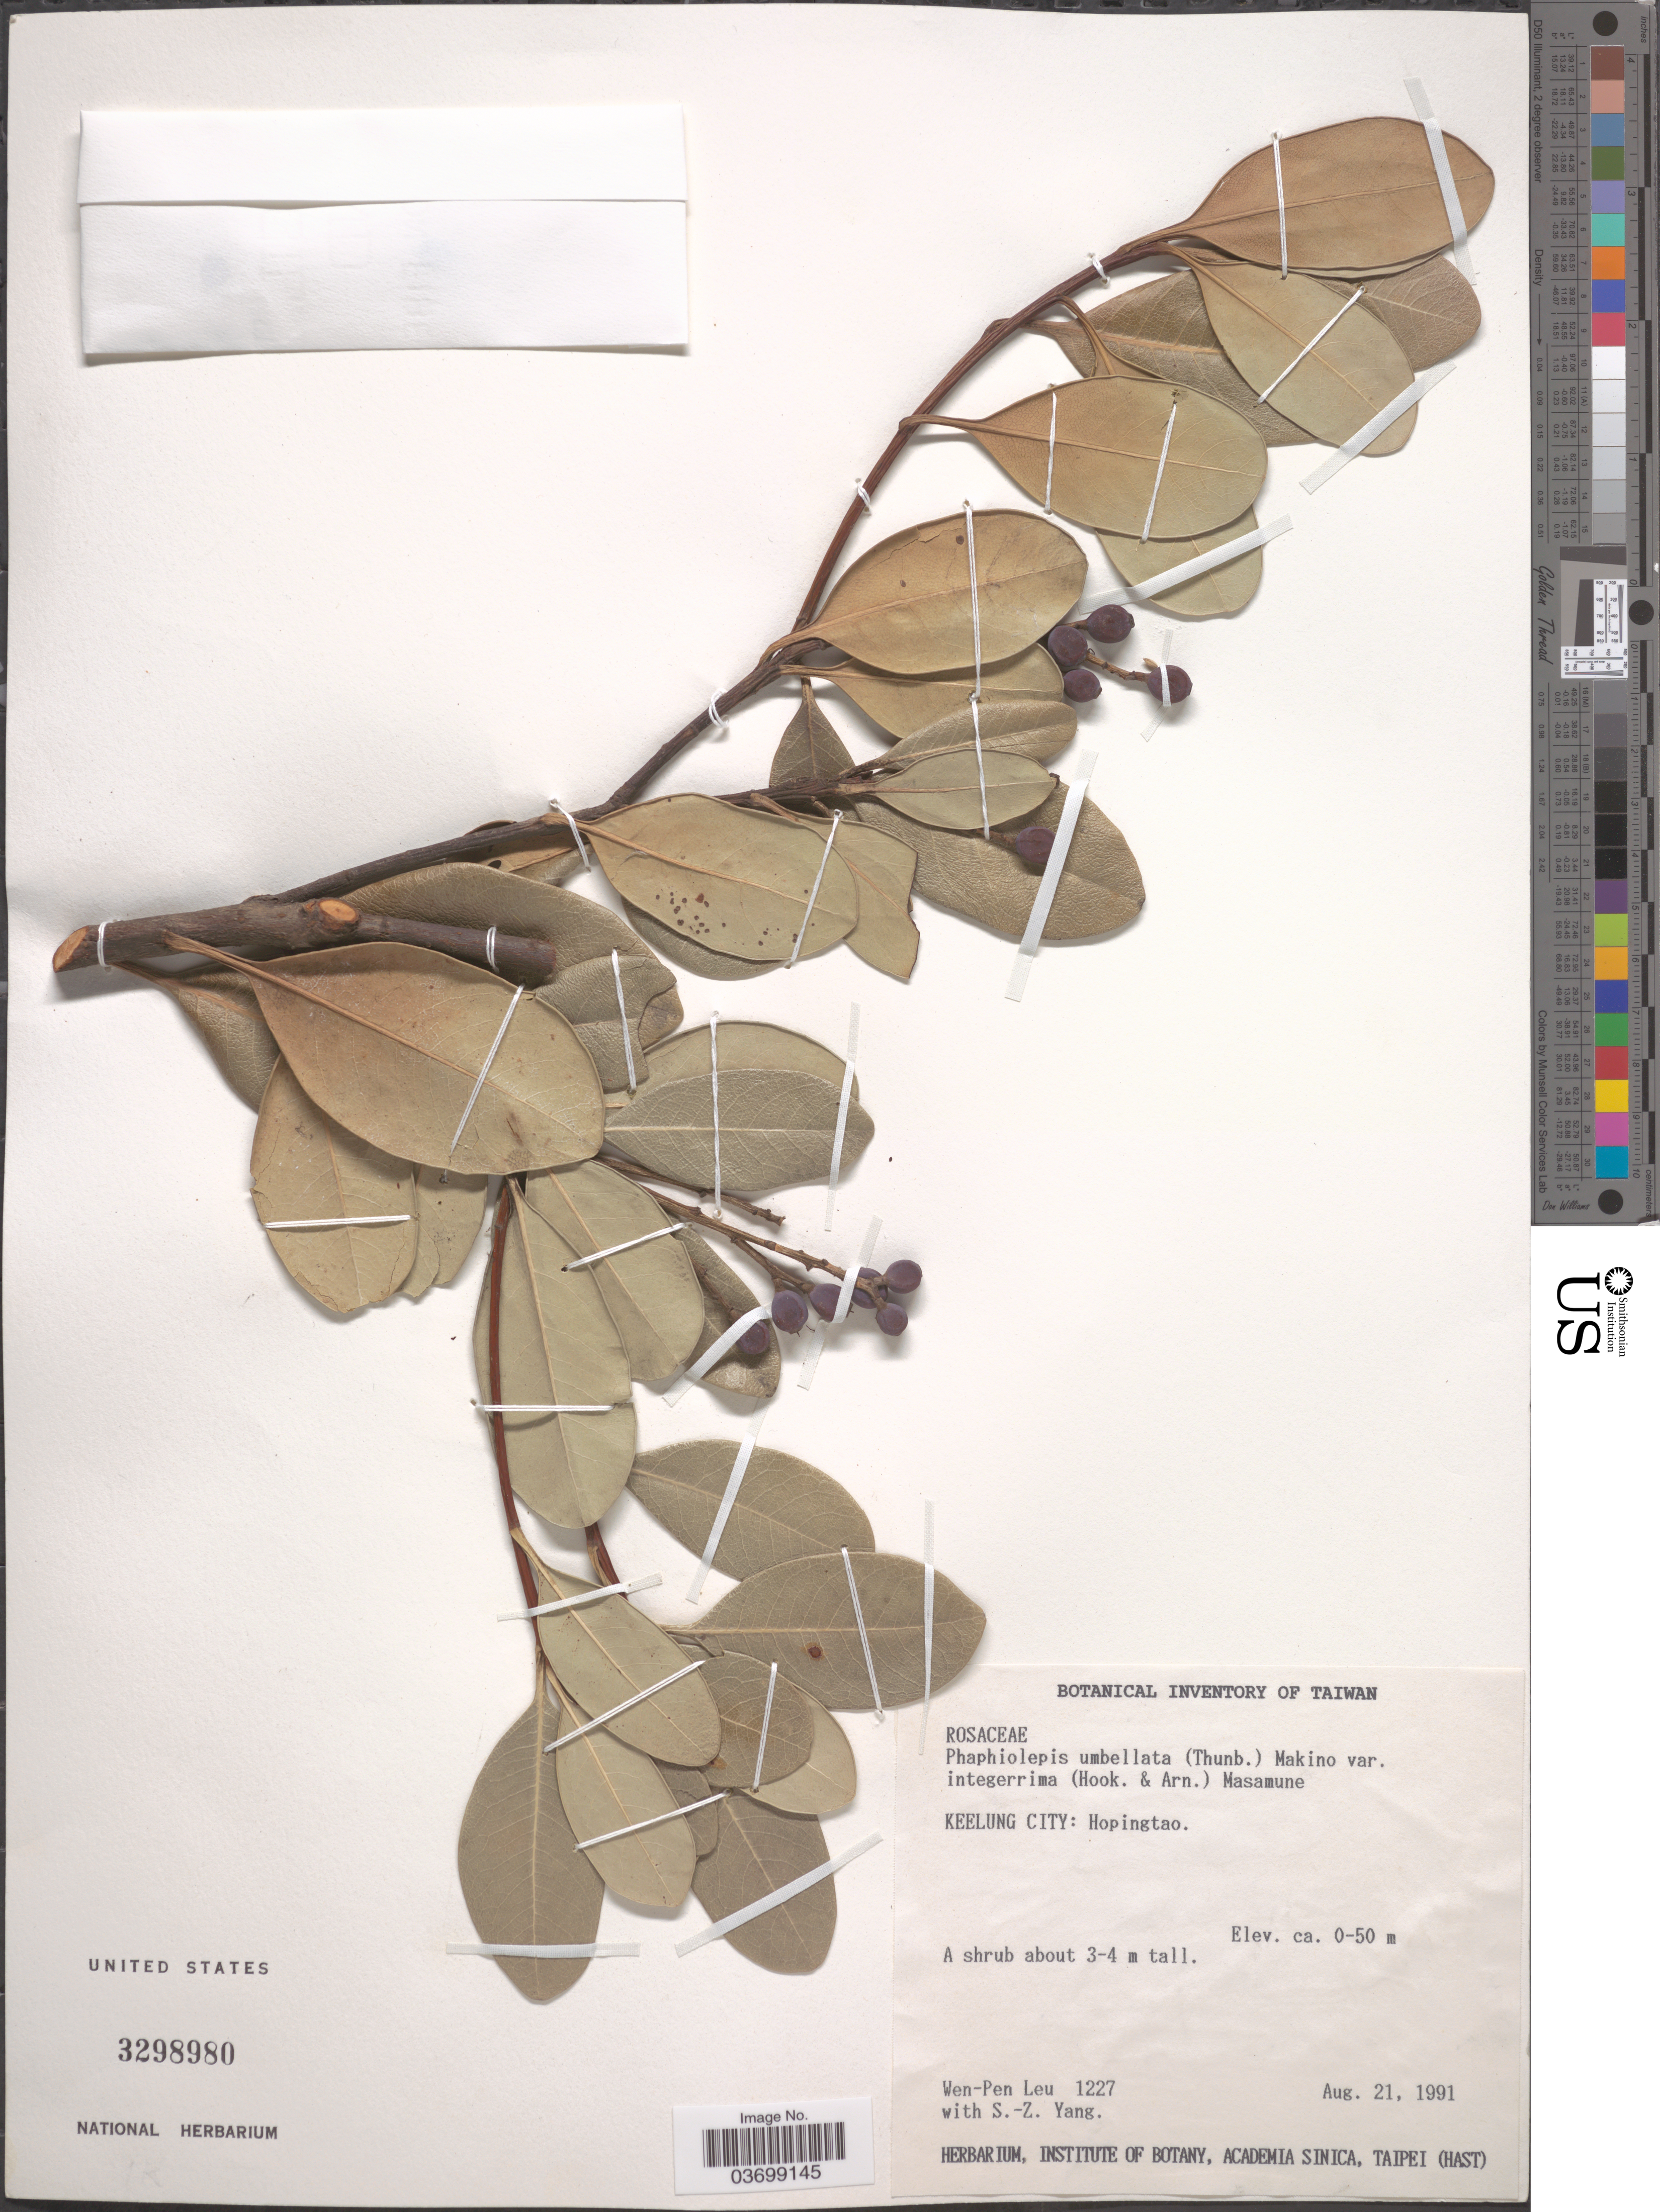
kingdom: Plantae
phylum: Tracheophyta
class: Magnoliopsida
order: Rosales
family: Rosaceae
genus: Rhaphiolepis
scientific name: Rhaphiolepis umbellata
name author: (Thunb.) Makino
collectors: W. Leu & S. Yang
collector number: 1227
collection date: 1991-08-21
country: Taiwan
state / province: Keelung City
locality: Hopingtao.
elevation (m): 0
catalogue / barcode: US 3298980